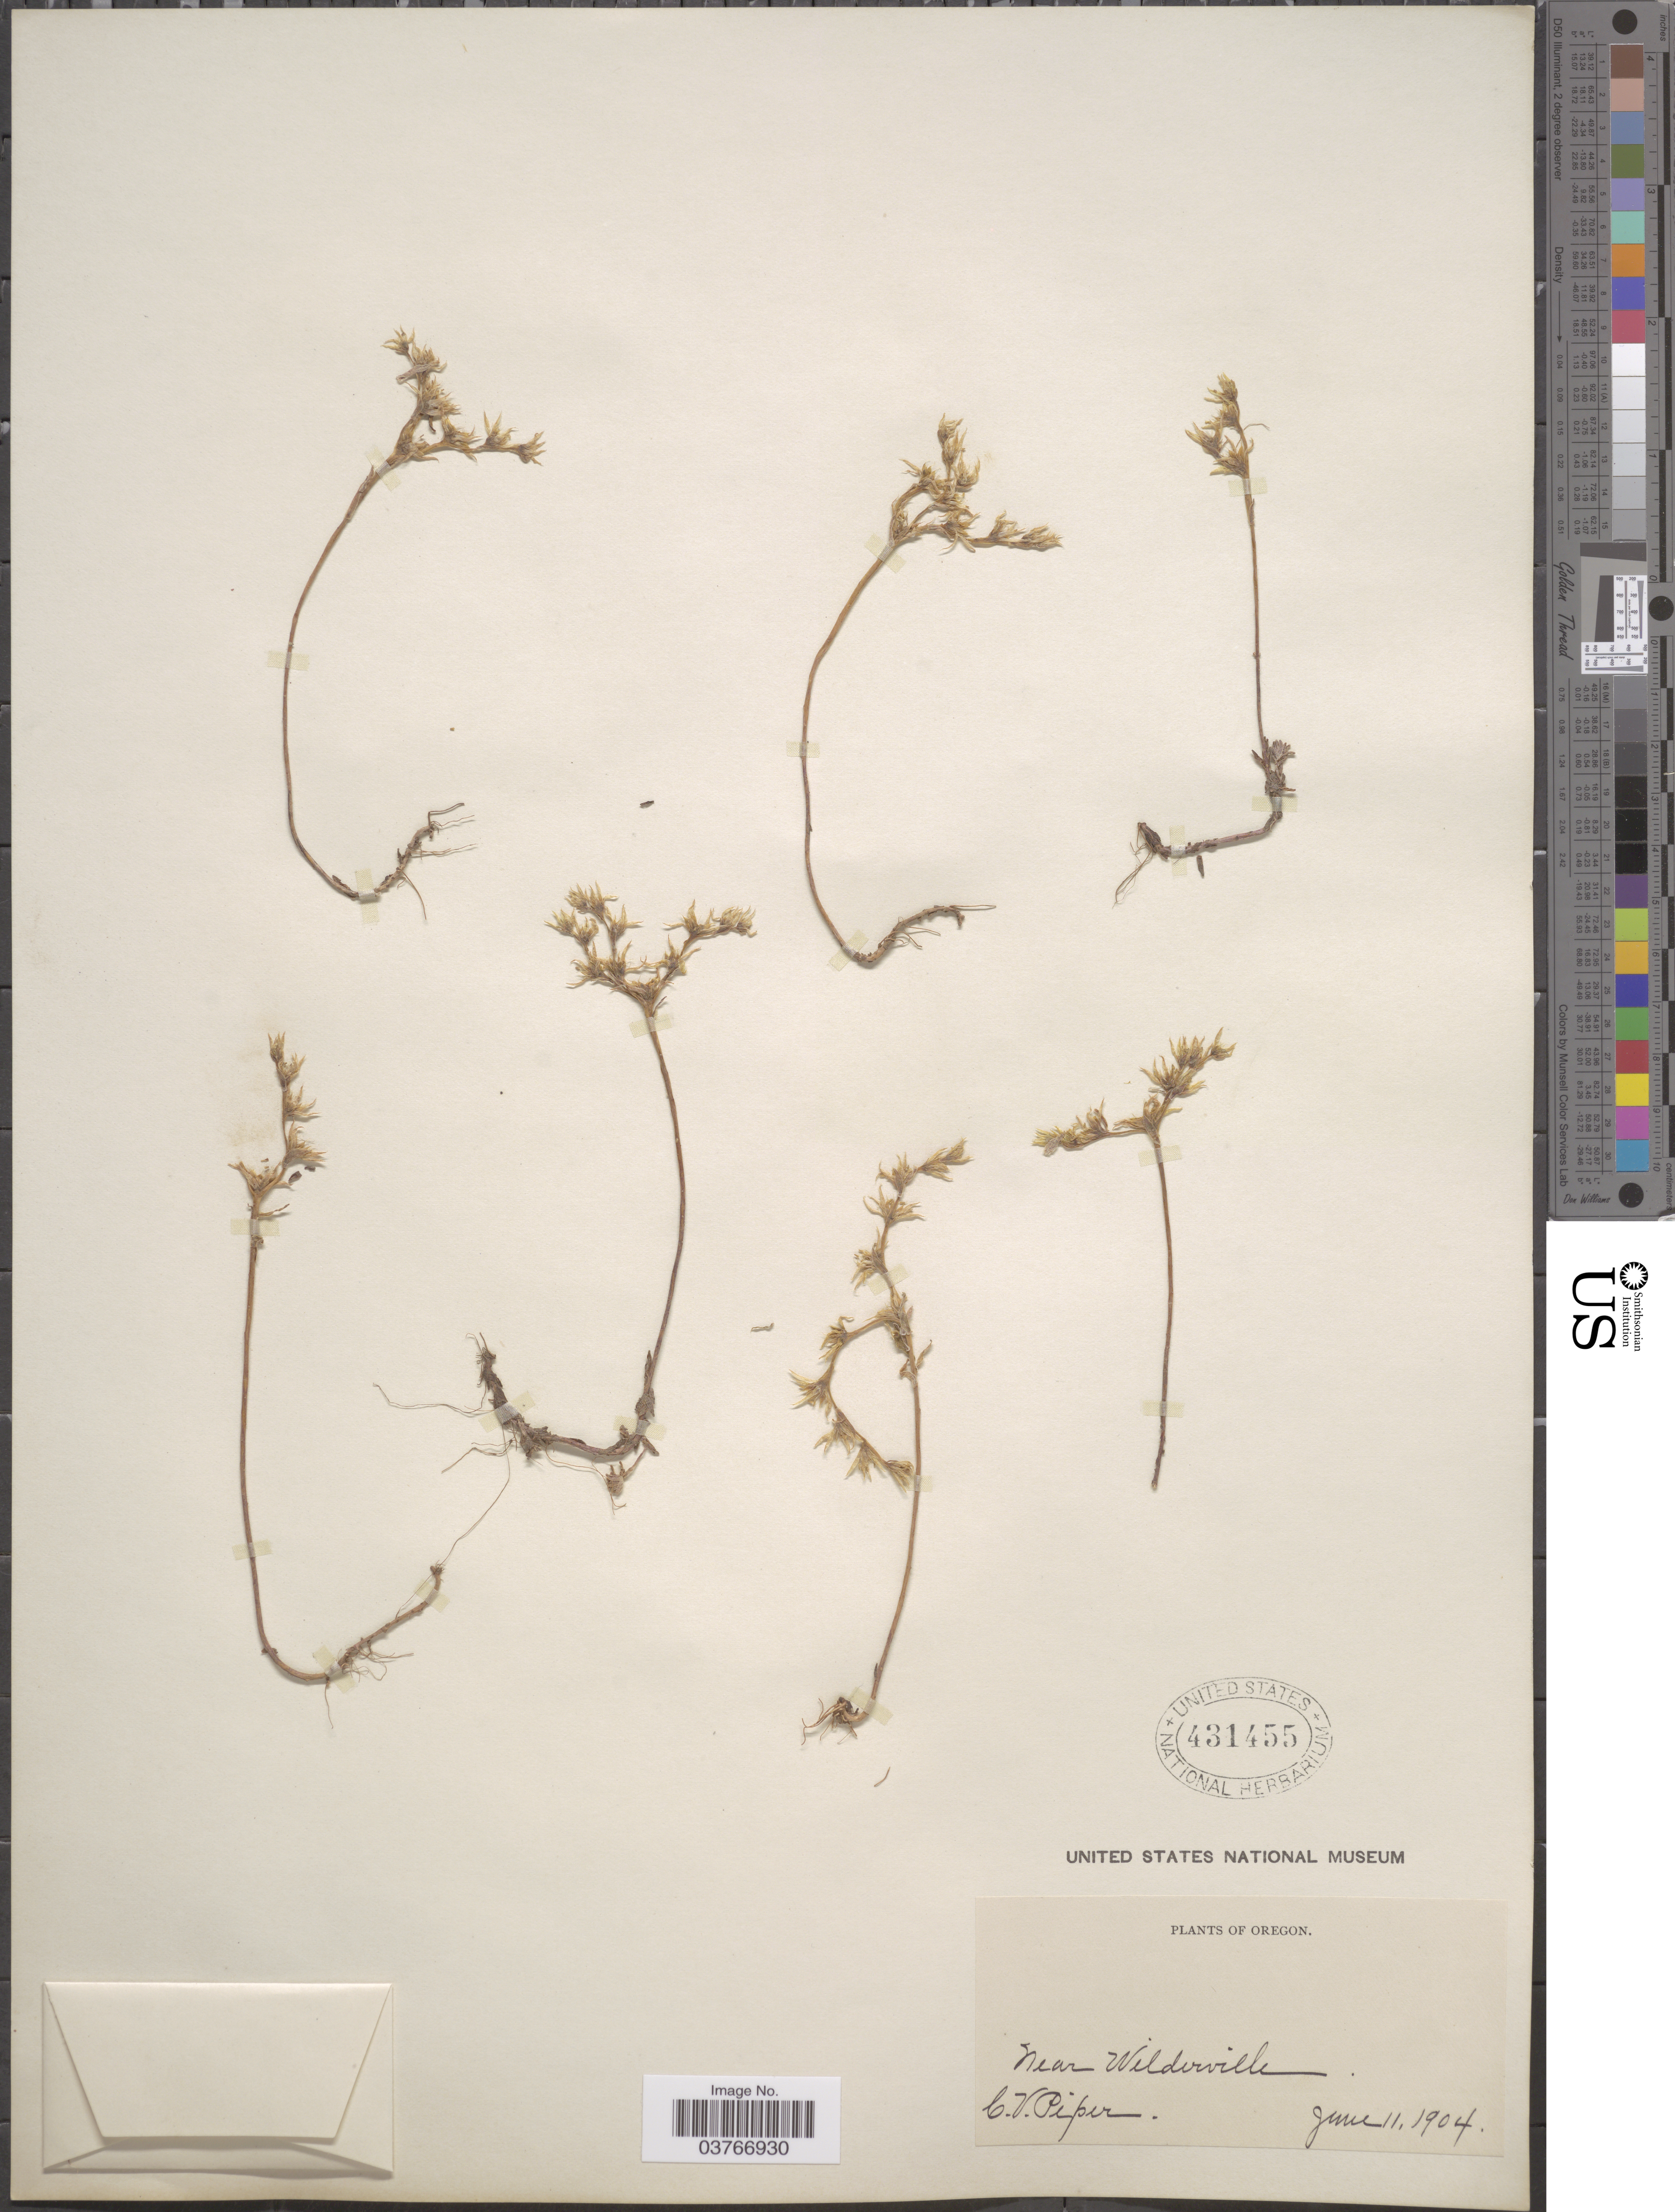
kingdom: Plantae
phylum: Tracheophyta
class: Magnoliopsida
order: Saxifragales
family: Crassulaceae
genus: Sedum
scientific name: Sedum sp.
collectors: C. V. Piper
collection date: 1904-06-11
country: United States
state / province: Oregon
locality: Near Wilderville.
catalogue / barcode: US 431455